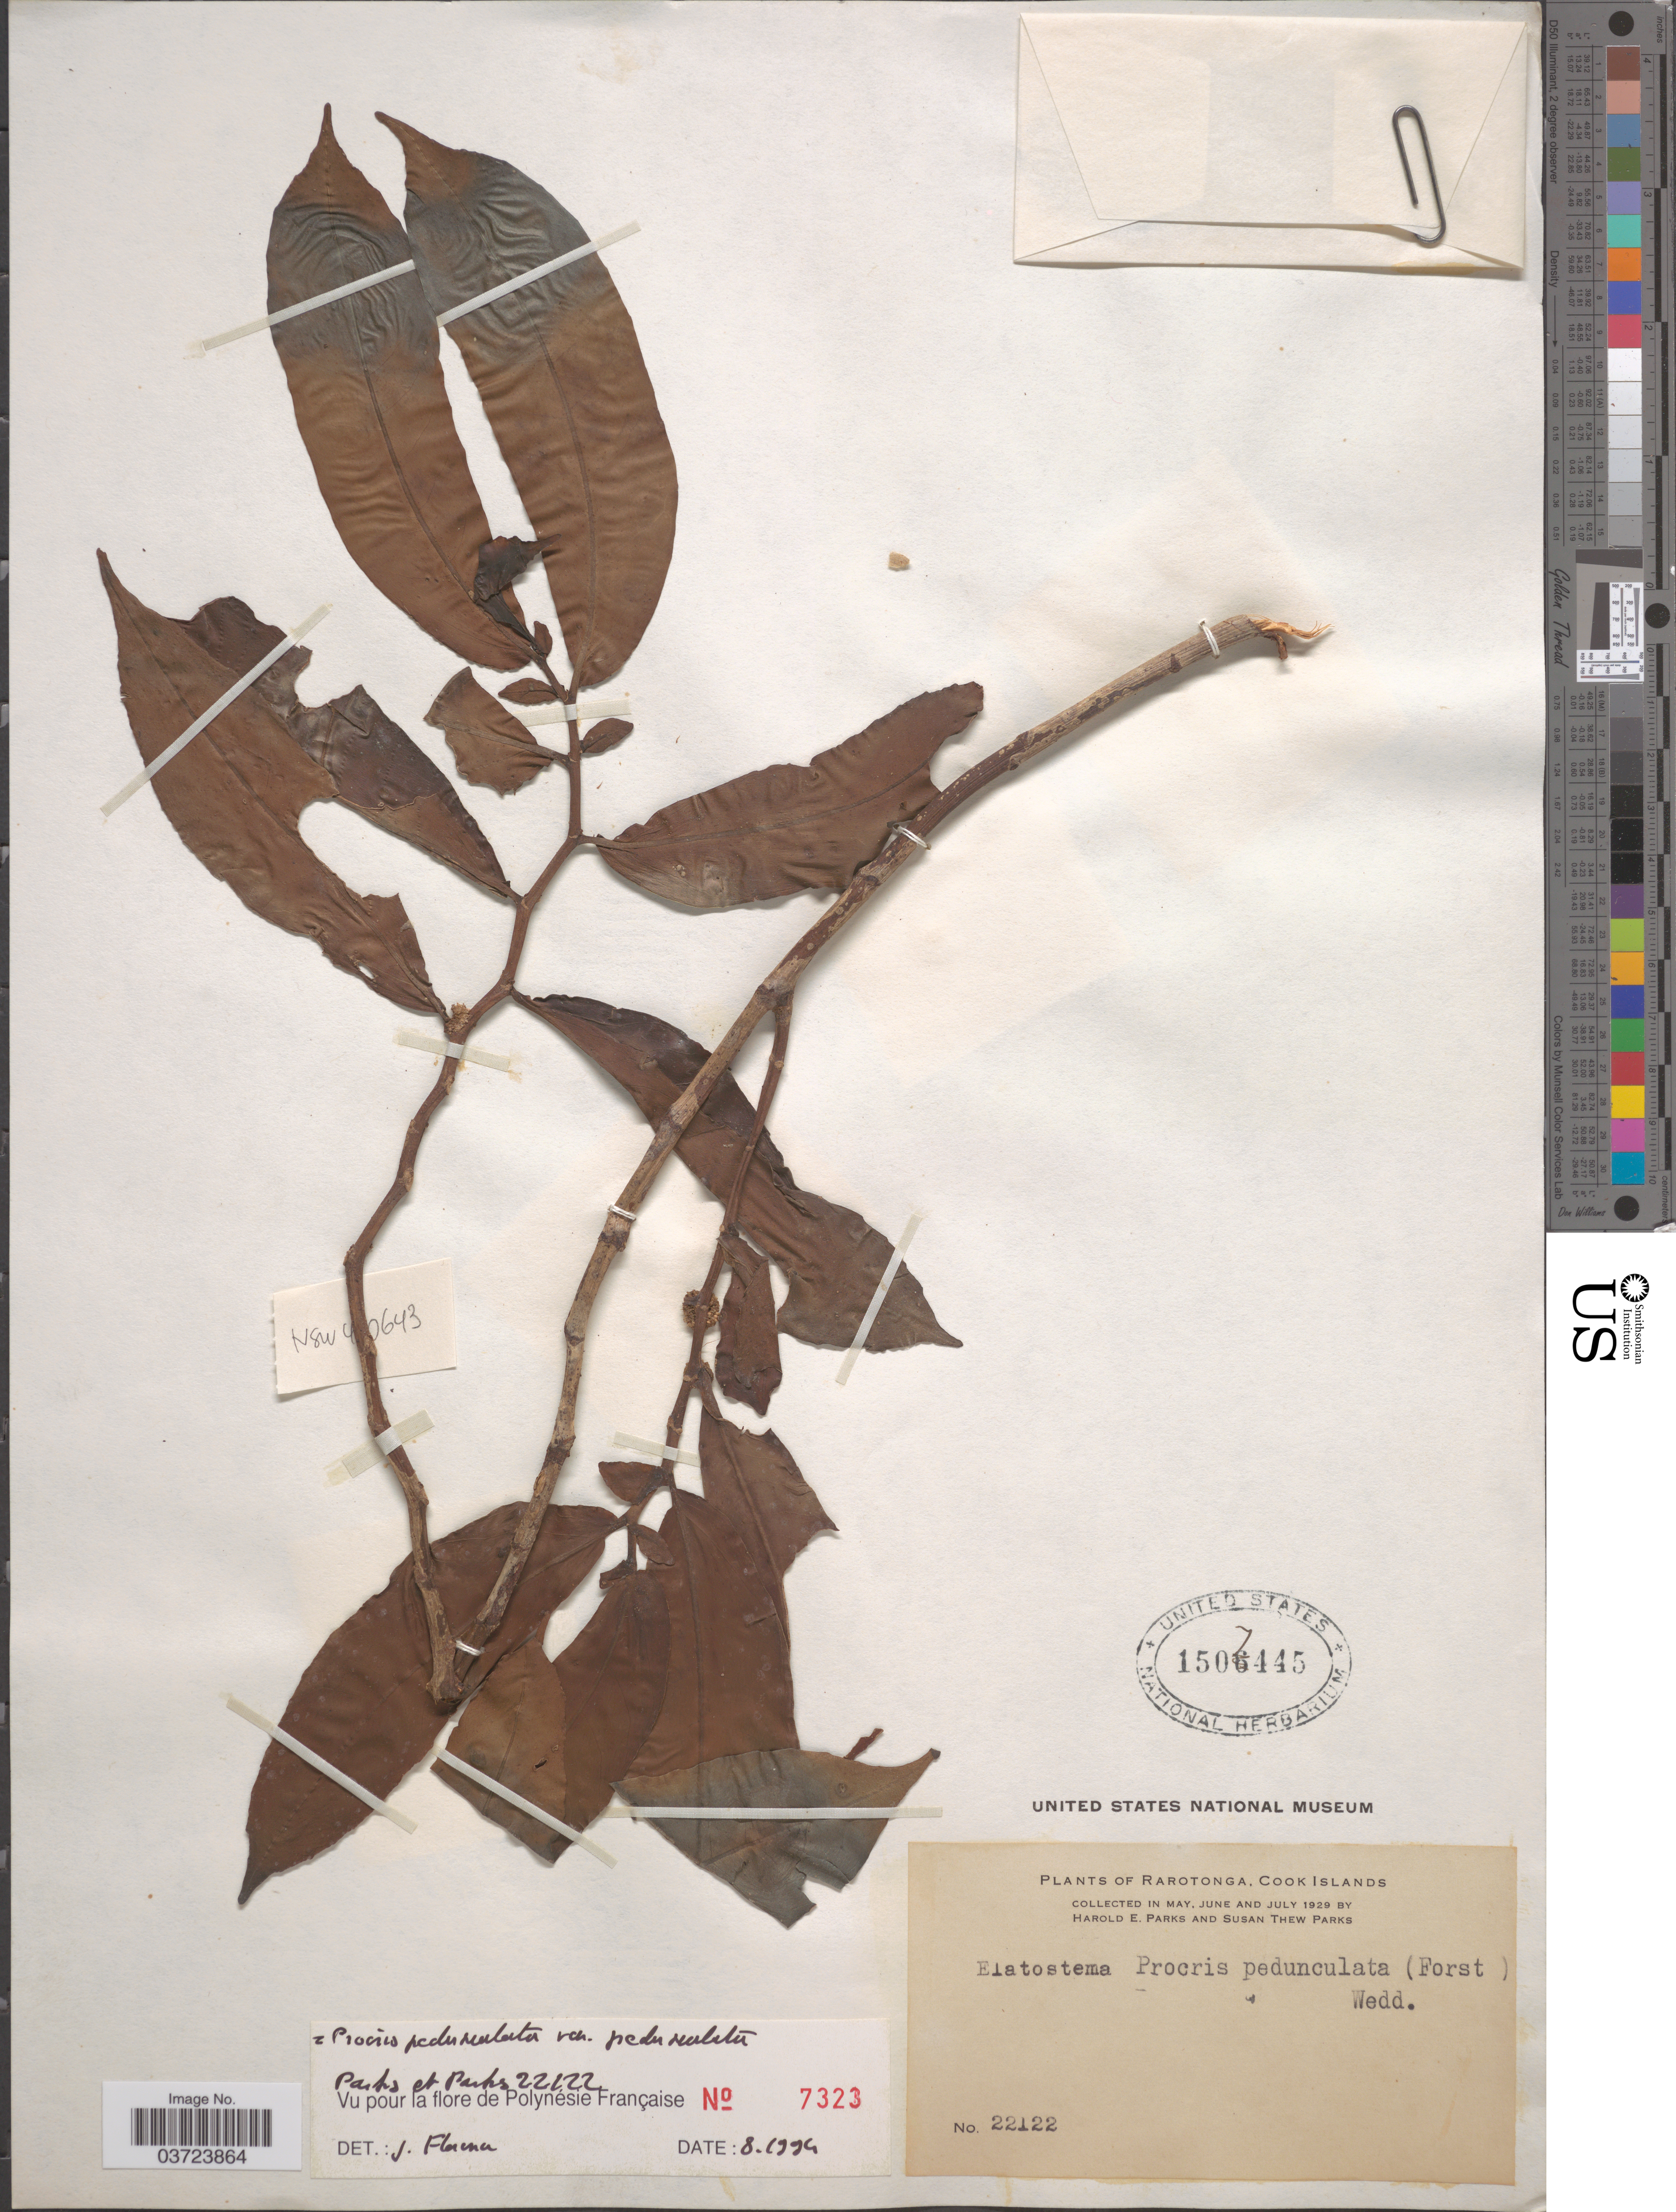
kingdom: Plantae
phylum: Tracheophyta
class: Magnoliopsida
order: Rosales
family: Urticaceae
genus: Procris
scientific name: Procris pedunculata var. pedunculata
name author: (J.R. Forst. & G. Forst.) Wedd.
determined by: Florence, J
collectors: H. E. Parks & S. Parks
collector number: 22122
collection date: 1929-05/1929-07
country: Cook Islands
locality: Rarotonga.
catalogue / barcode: US 1507445